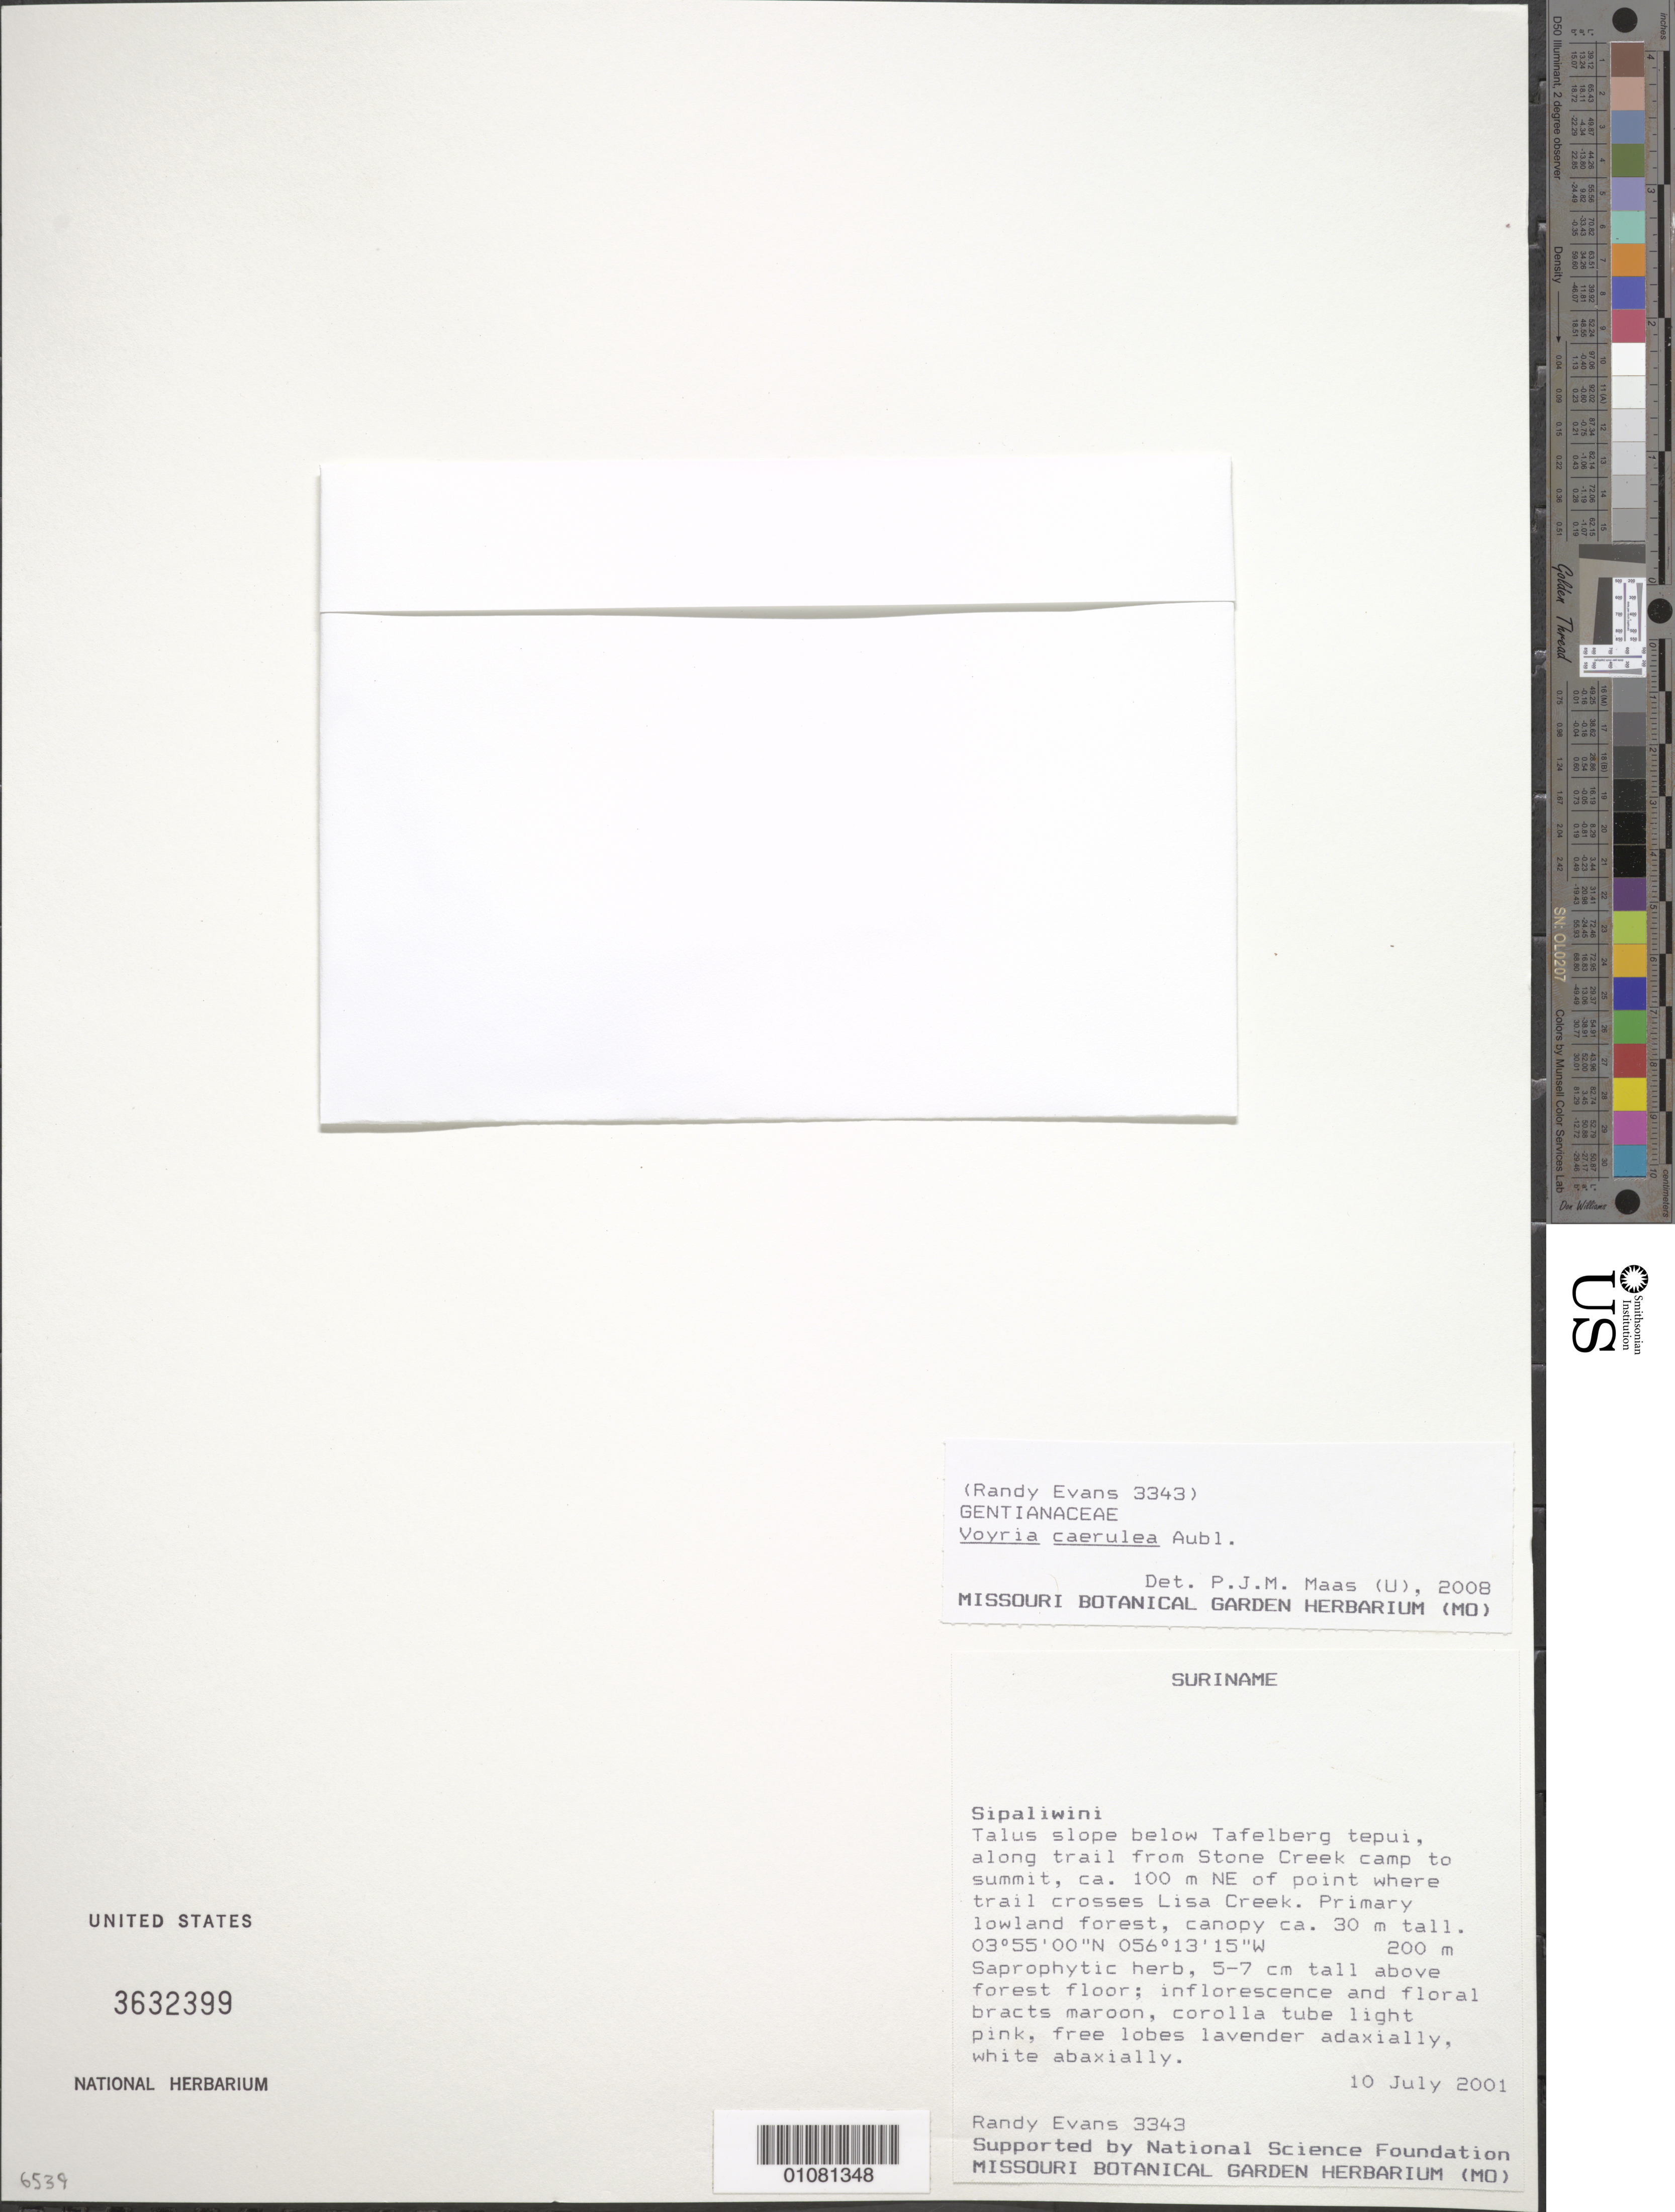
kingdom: Plantae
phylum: Tracheophyta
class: Magnoliopsida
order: Gentianales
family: Gentianaceae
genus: Voyria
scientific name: Voyria caerulea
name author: Aubl.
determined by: Maas, Paul J. M.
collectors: R. Evans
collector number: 3343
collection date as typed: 10-Jul-01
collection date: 2001-07-10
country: Suriname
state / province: Sipaliwini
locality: Tafelberg tepui, talus slope below; along trail from Stone Creek camp to summit, ca 100m NE of point where trail crosses Lisa Creek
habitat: Primary lowland forest, canopy ca 30m tall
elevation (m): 200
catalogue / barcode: US 3632399